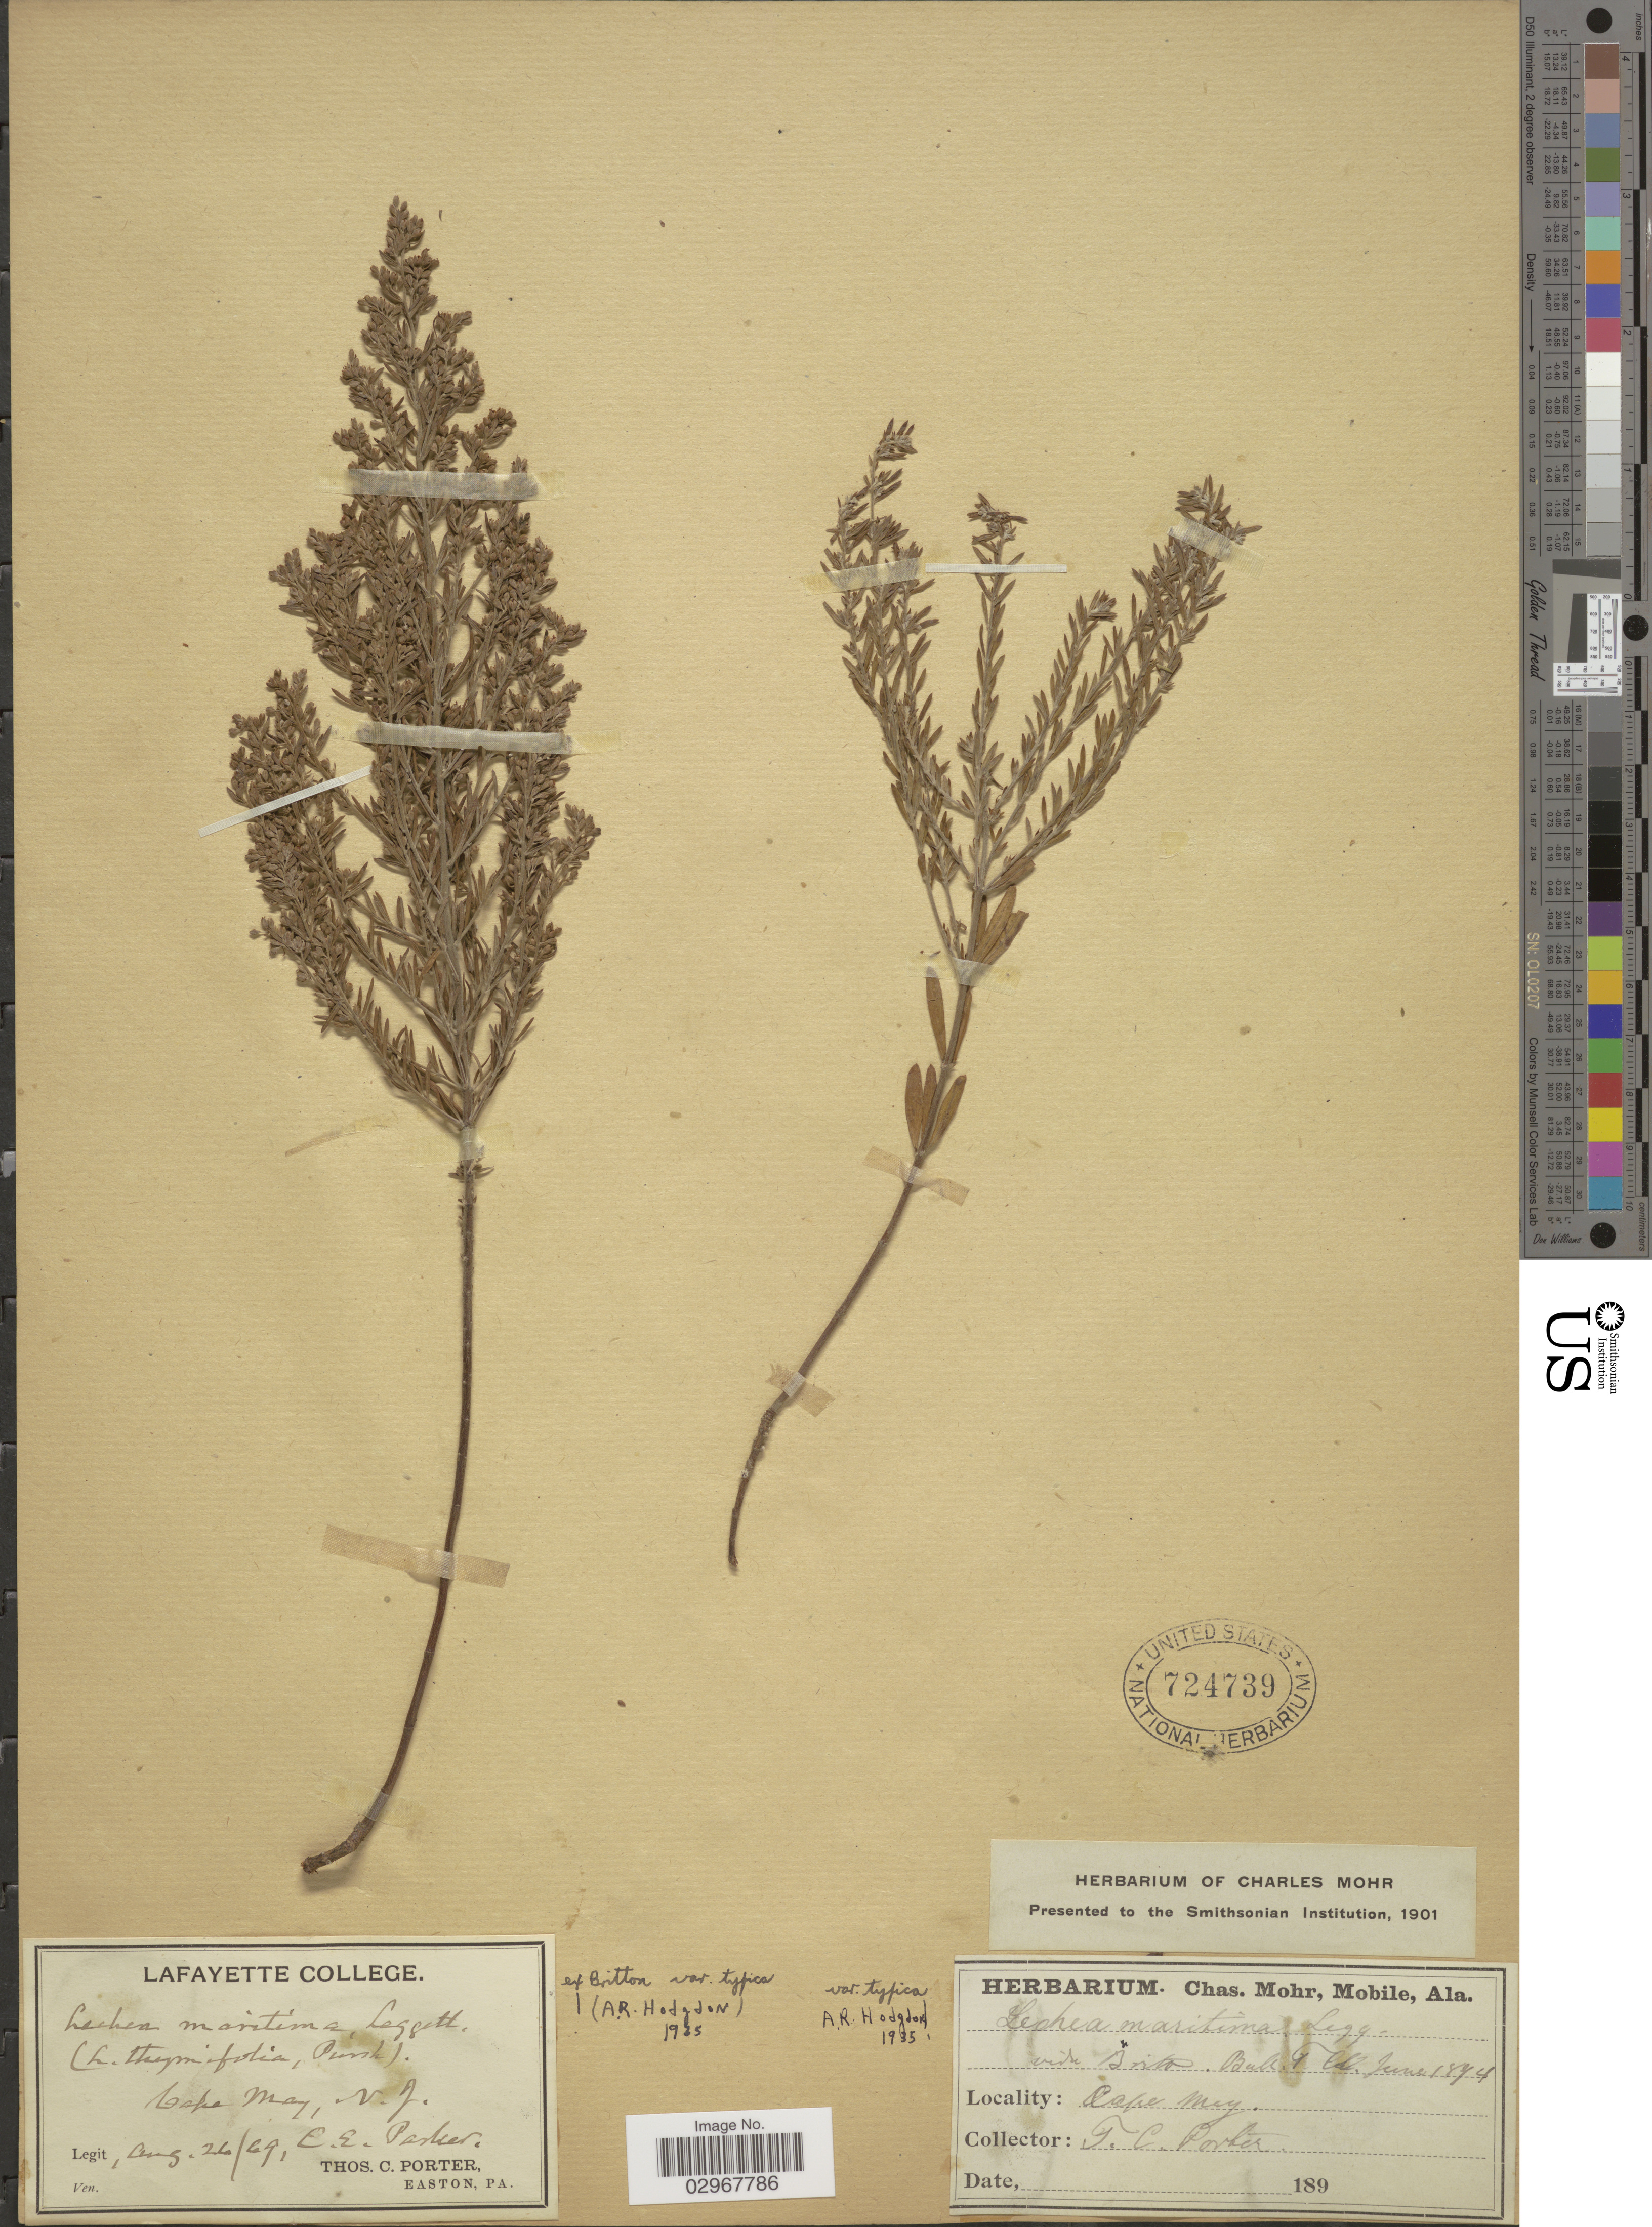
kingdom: Plantae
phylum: Tracheophyta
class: Magnoliopsida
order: Malvales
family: Cistaceae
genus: Lechea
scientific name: Lechea maritima var. typica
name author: Hodgdon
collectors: T. Porter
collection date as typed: Transcribed d/m/y: 26/8/69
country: United States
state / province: New Jersey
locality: Cape May.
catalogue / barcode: US 724739